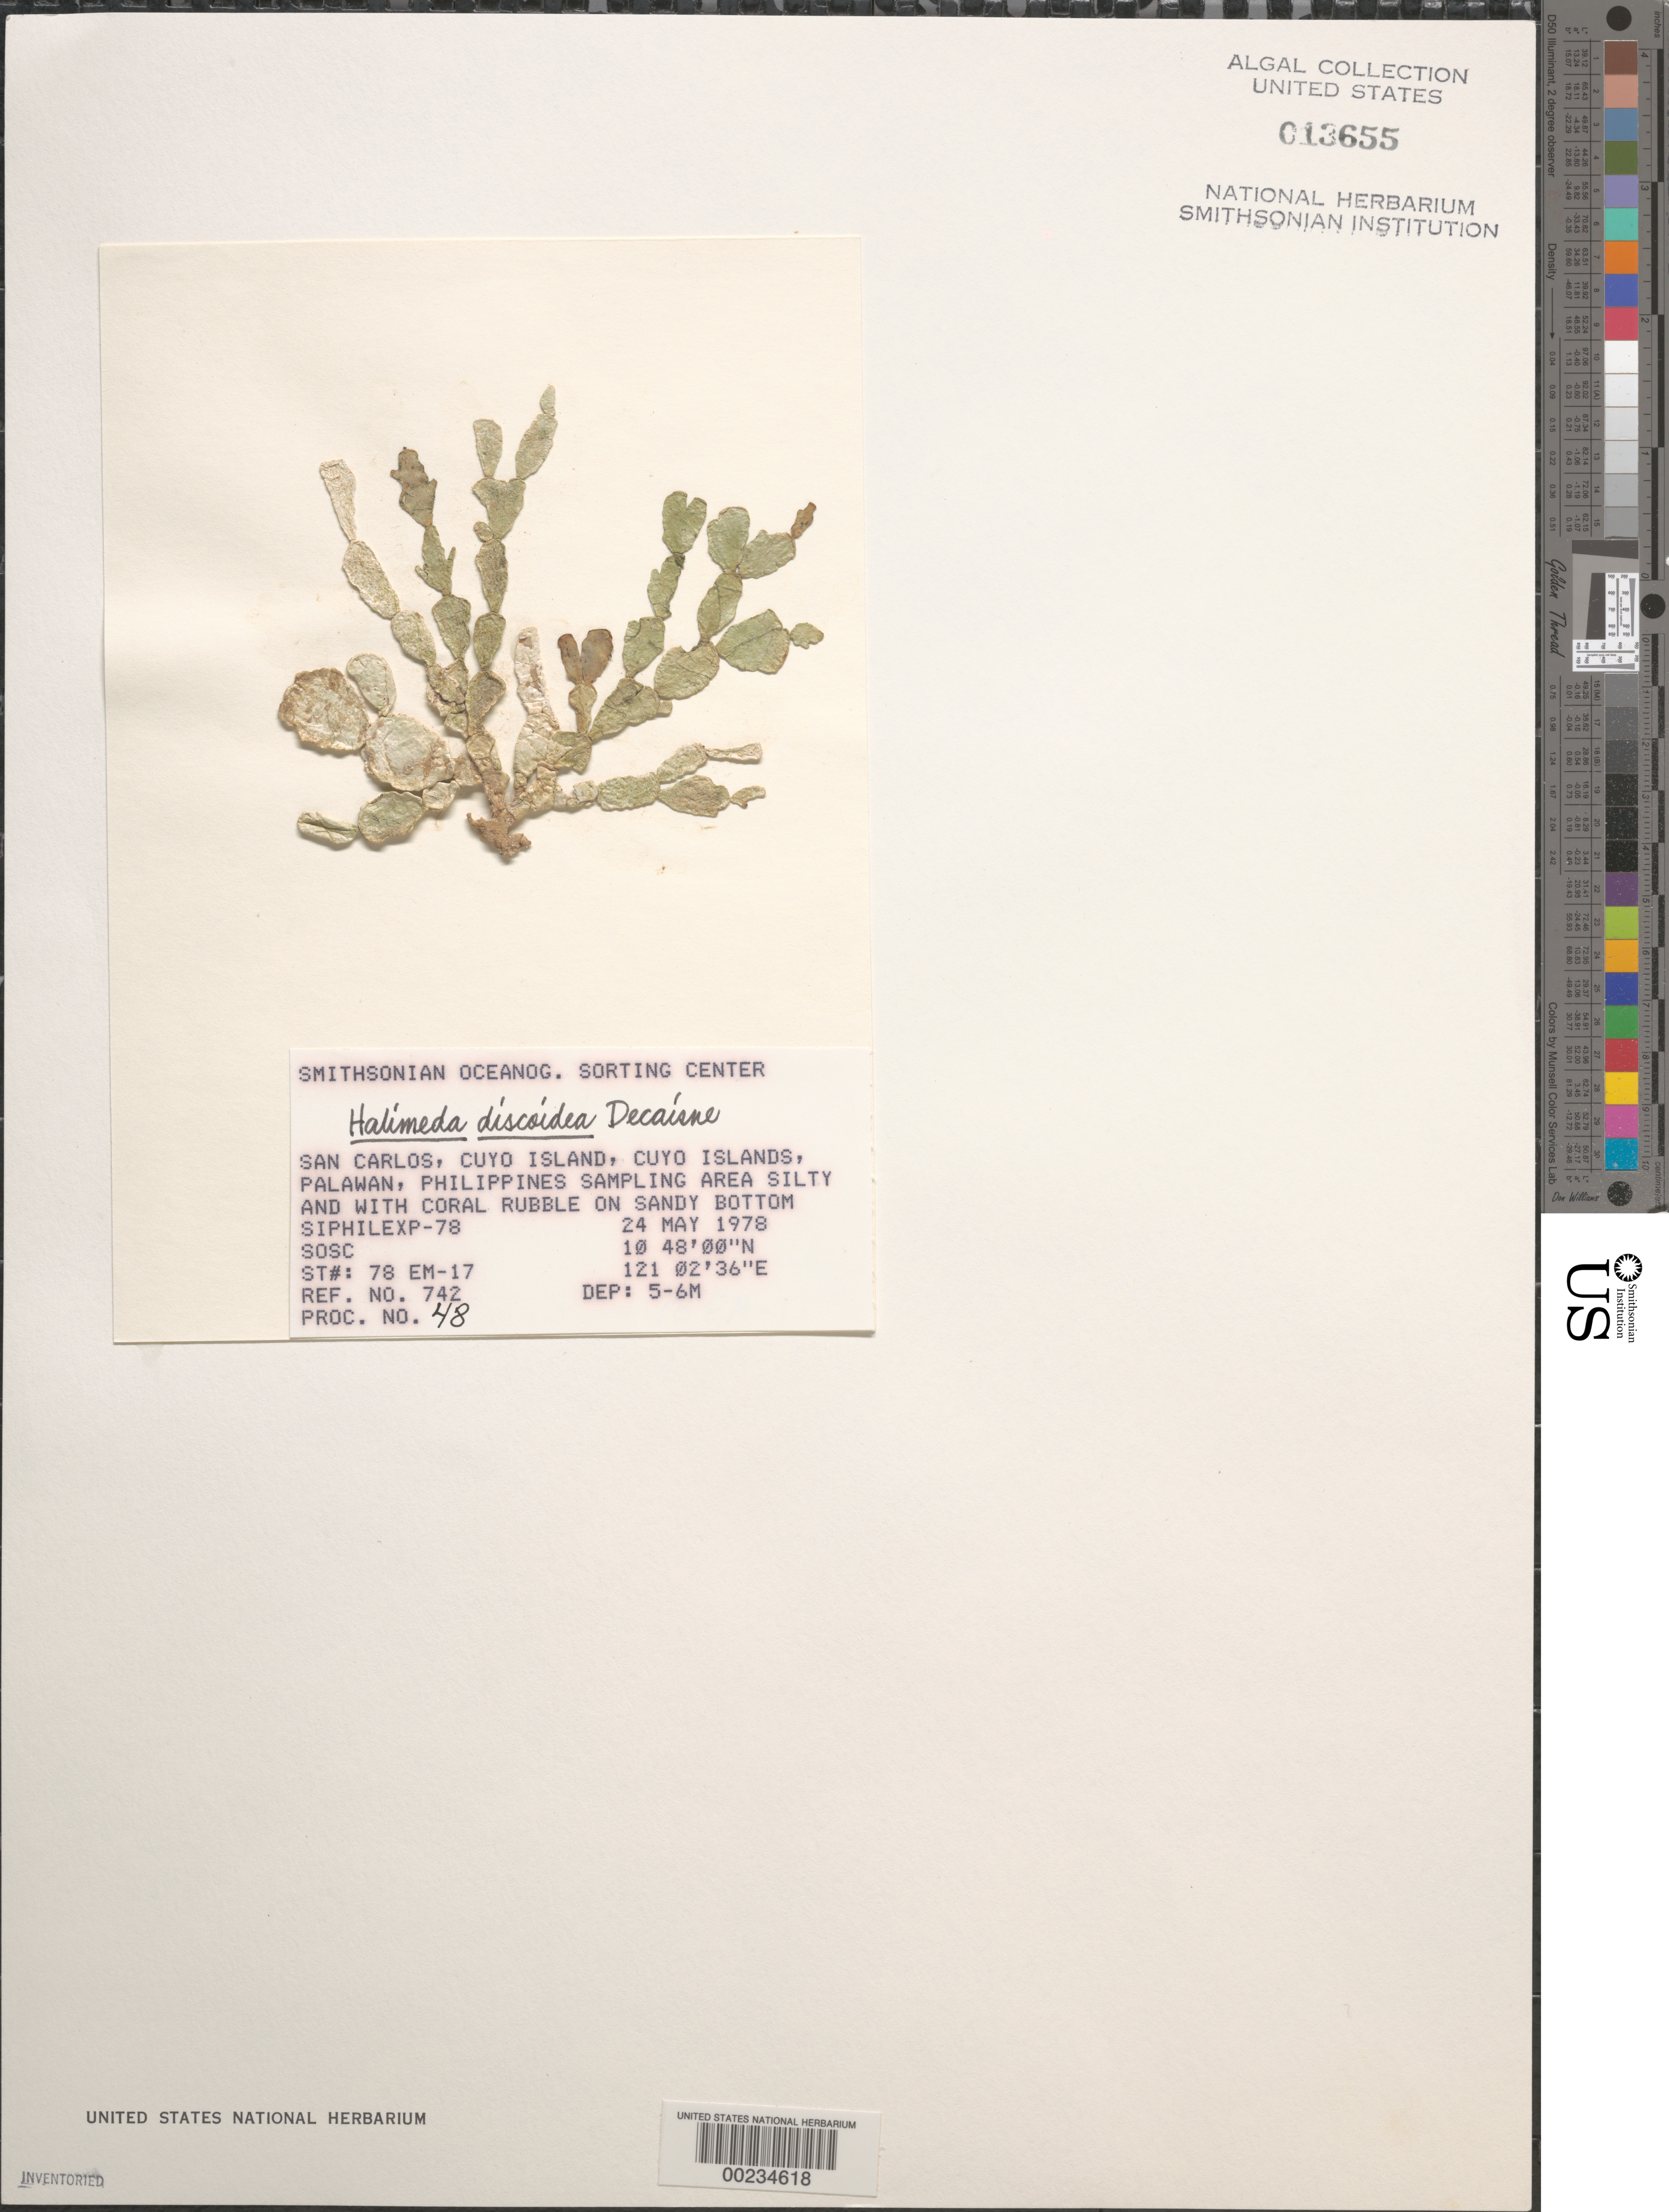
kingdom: Plantae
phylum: Chlorophyta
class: Ulvophyceae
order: Bryopsidales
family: Halimedaceae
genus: Halimeda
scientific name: Halimeda discoidea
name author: Decne.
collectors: SOSC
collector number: Station 78 Em-17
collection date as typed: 24 May 1978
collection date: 1978-05-24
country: Philippines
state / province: Mimaropa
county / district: Palawan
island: Cuyo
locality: San Carlos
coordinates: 10 48' 00" N, 121 02' 36" E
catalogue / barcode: US 13655